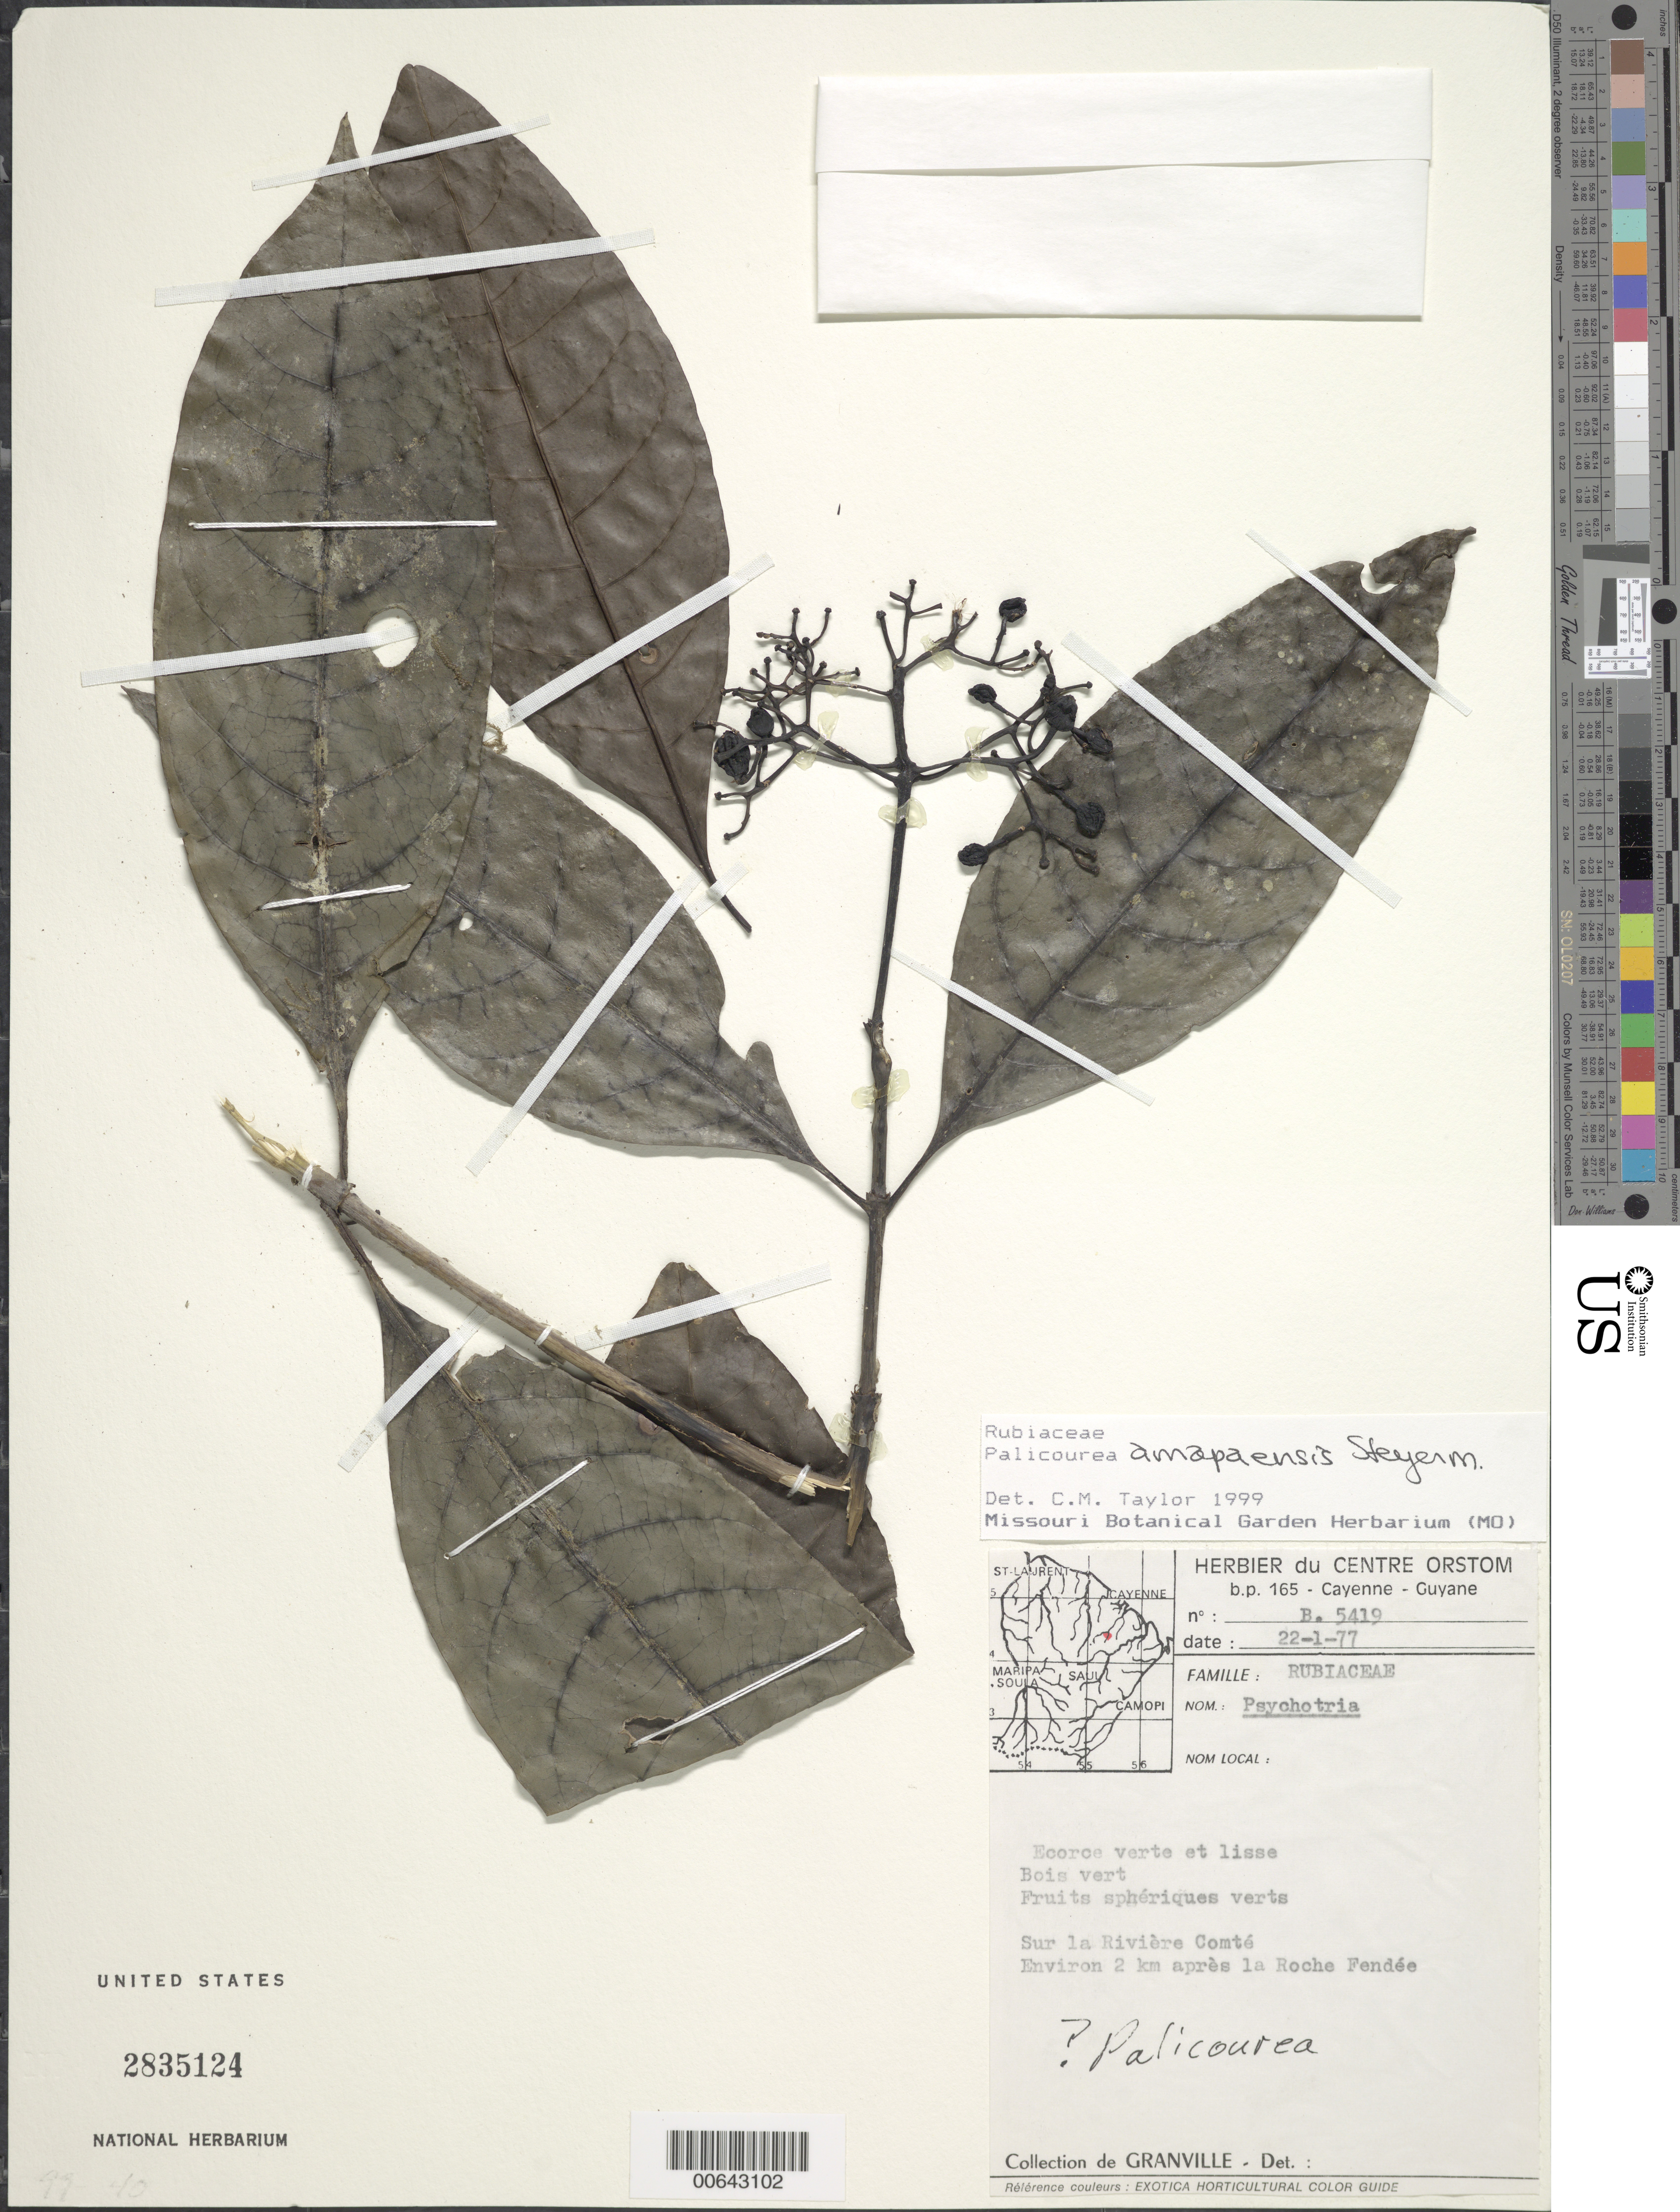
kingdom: Plantae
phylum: Tracheophyta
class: Magnoliopsida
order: Gentianales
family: Rubiaceae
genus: Palicourea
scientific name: Palicourea amapaensis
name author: Steyerm.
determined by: Taylor, Charlotte M.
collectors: J.-J. de Granville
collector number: B 5419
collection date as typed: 22-Jan-77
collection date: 1977-01-22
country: French Guiana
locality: Rivere Comte, environ 2 km apres la Roche Fendee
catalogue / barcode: US 2835124